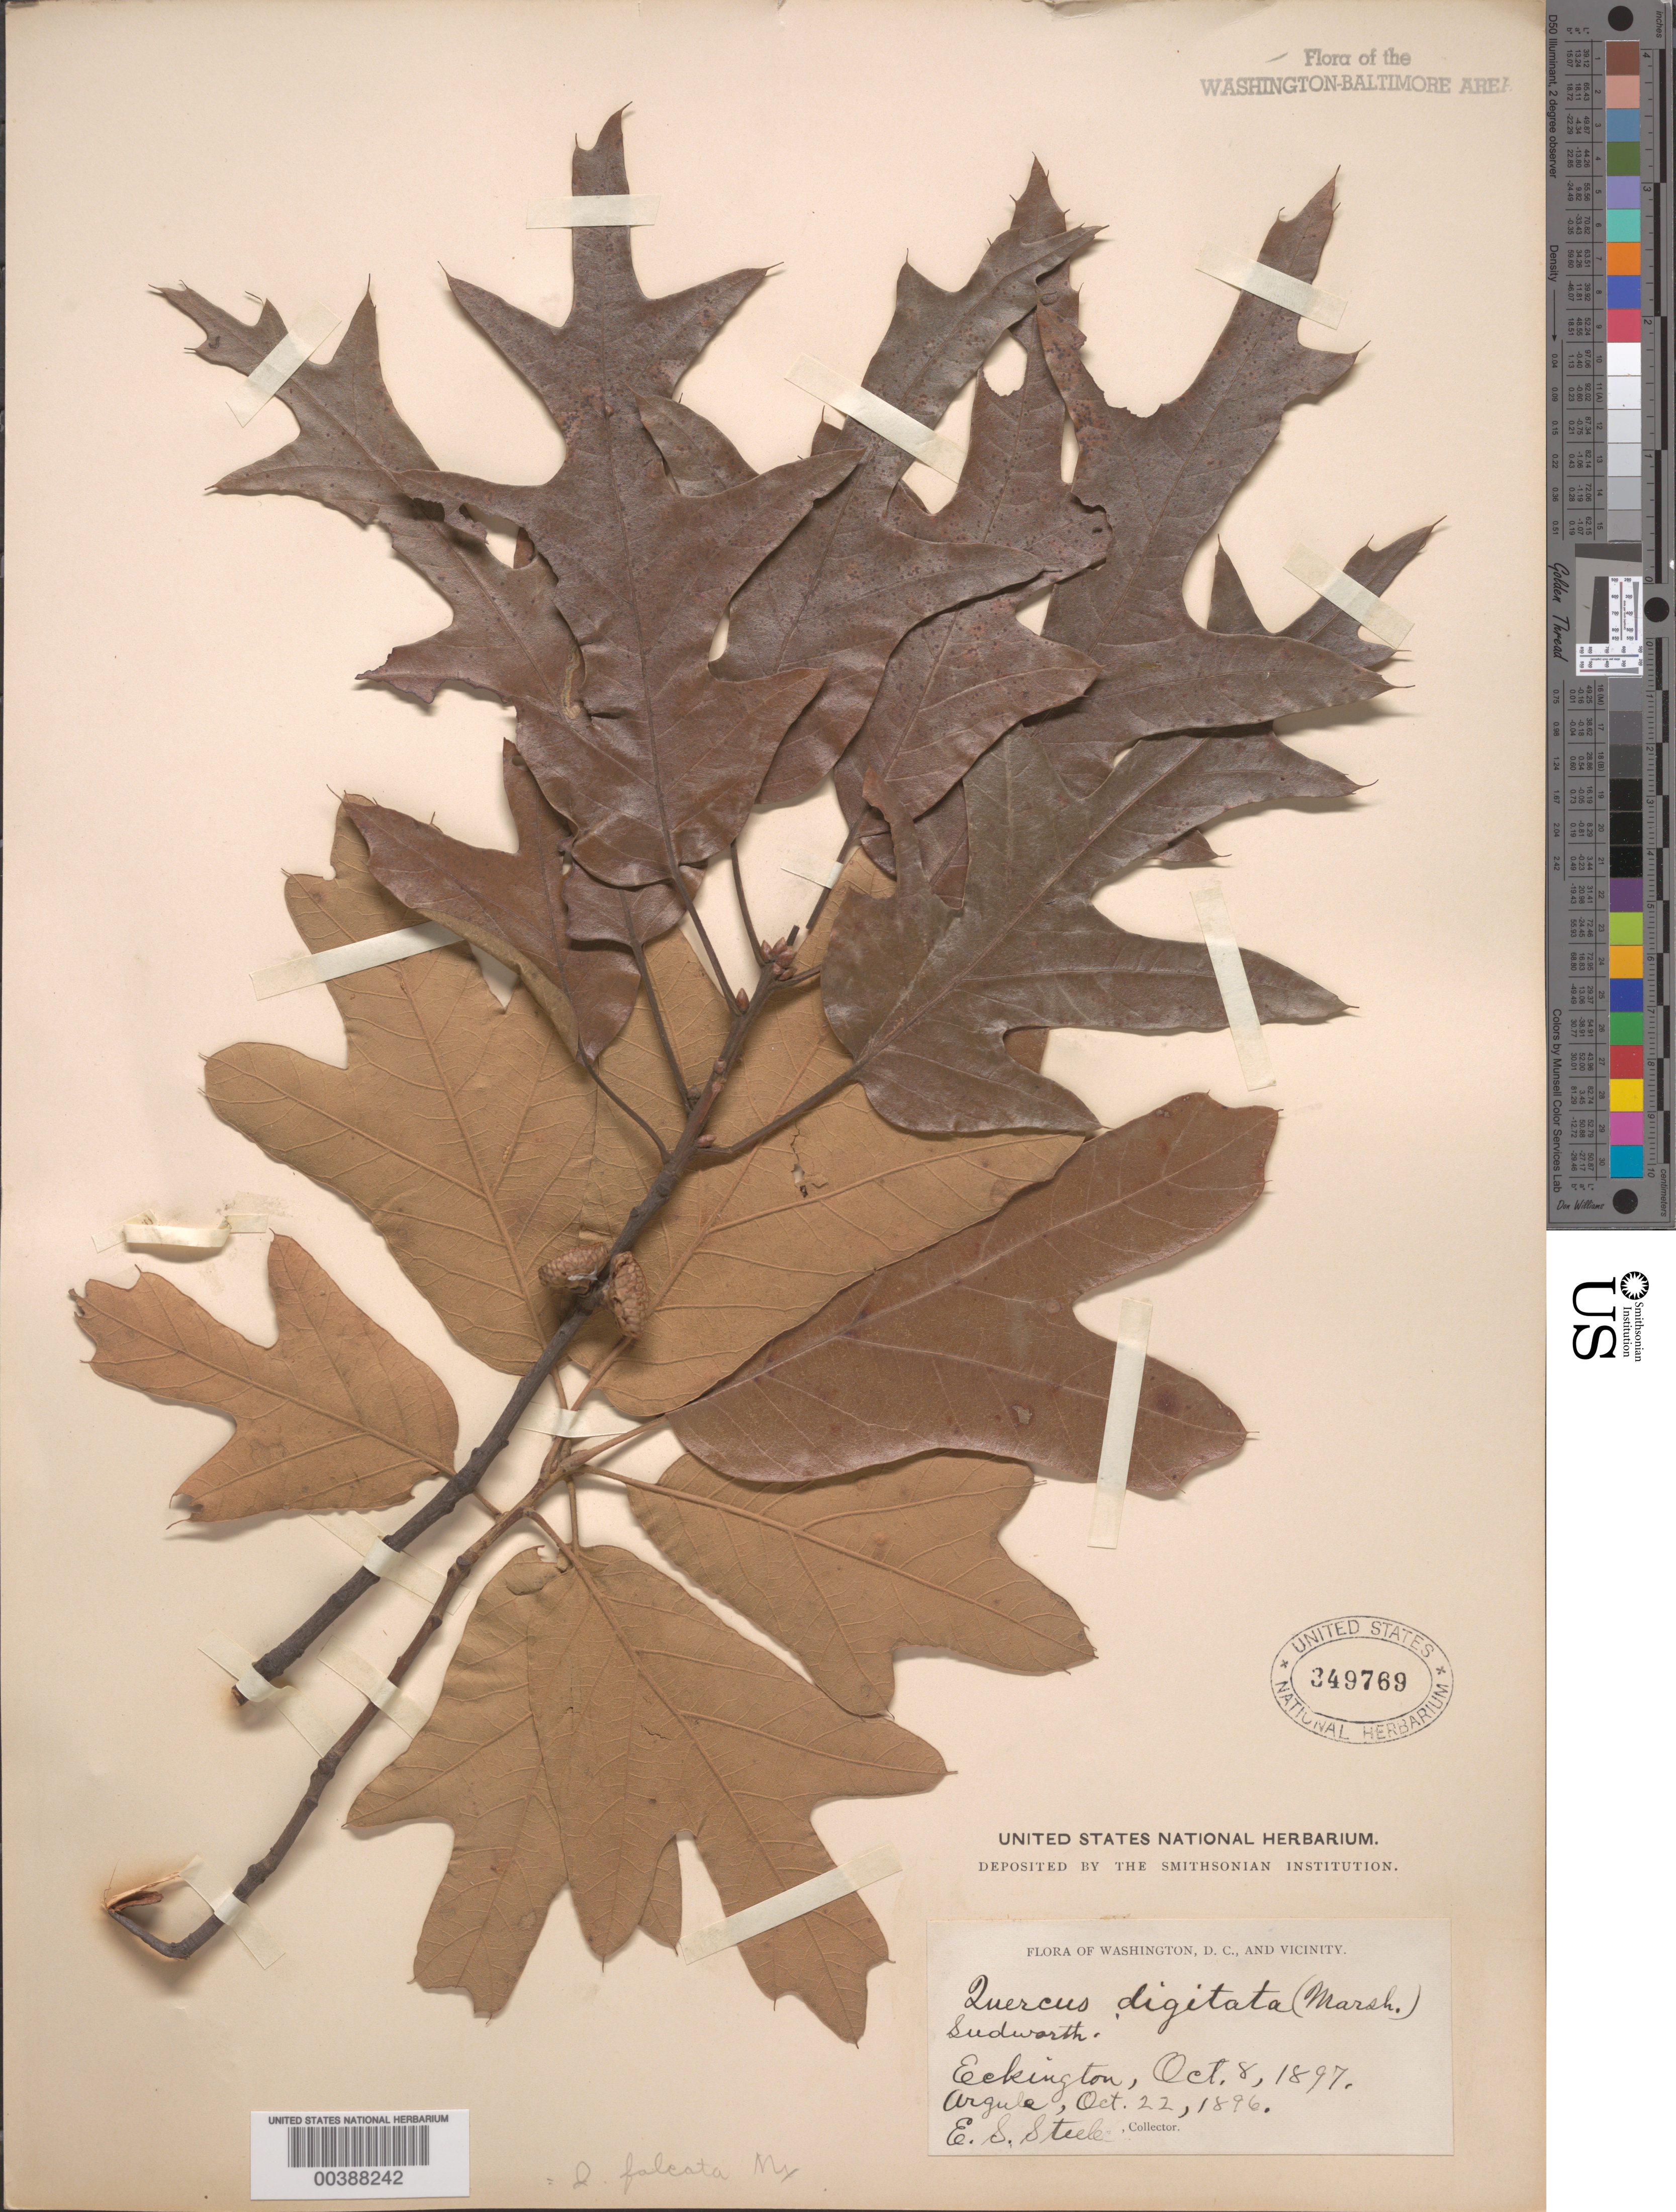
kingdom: Plantae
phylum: Tracheophyta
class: Magnoliopsida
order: Fagales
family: Fagaceae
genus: Quercus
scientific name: Quercus falcata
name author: Michx.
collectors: E. Steele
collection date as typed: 08 Oct 1897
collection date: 1897-10-08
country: United States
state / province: District of Columbia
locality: Eckington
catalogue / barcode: US 349769